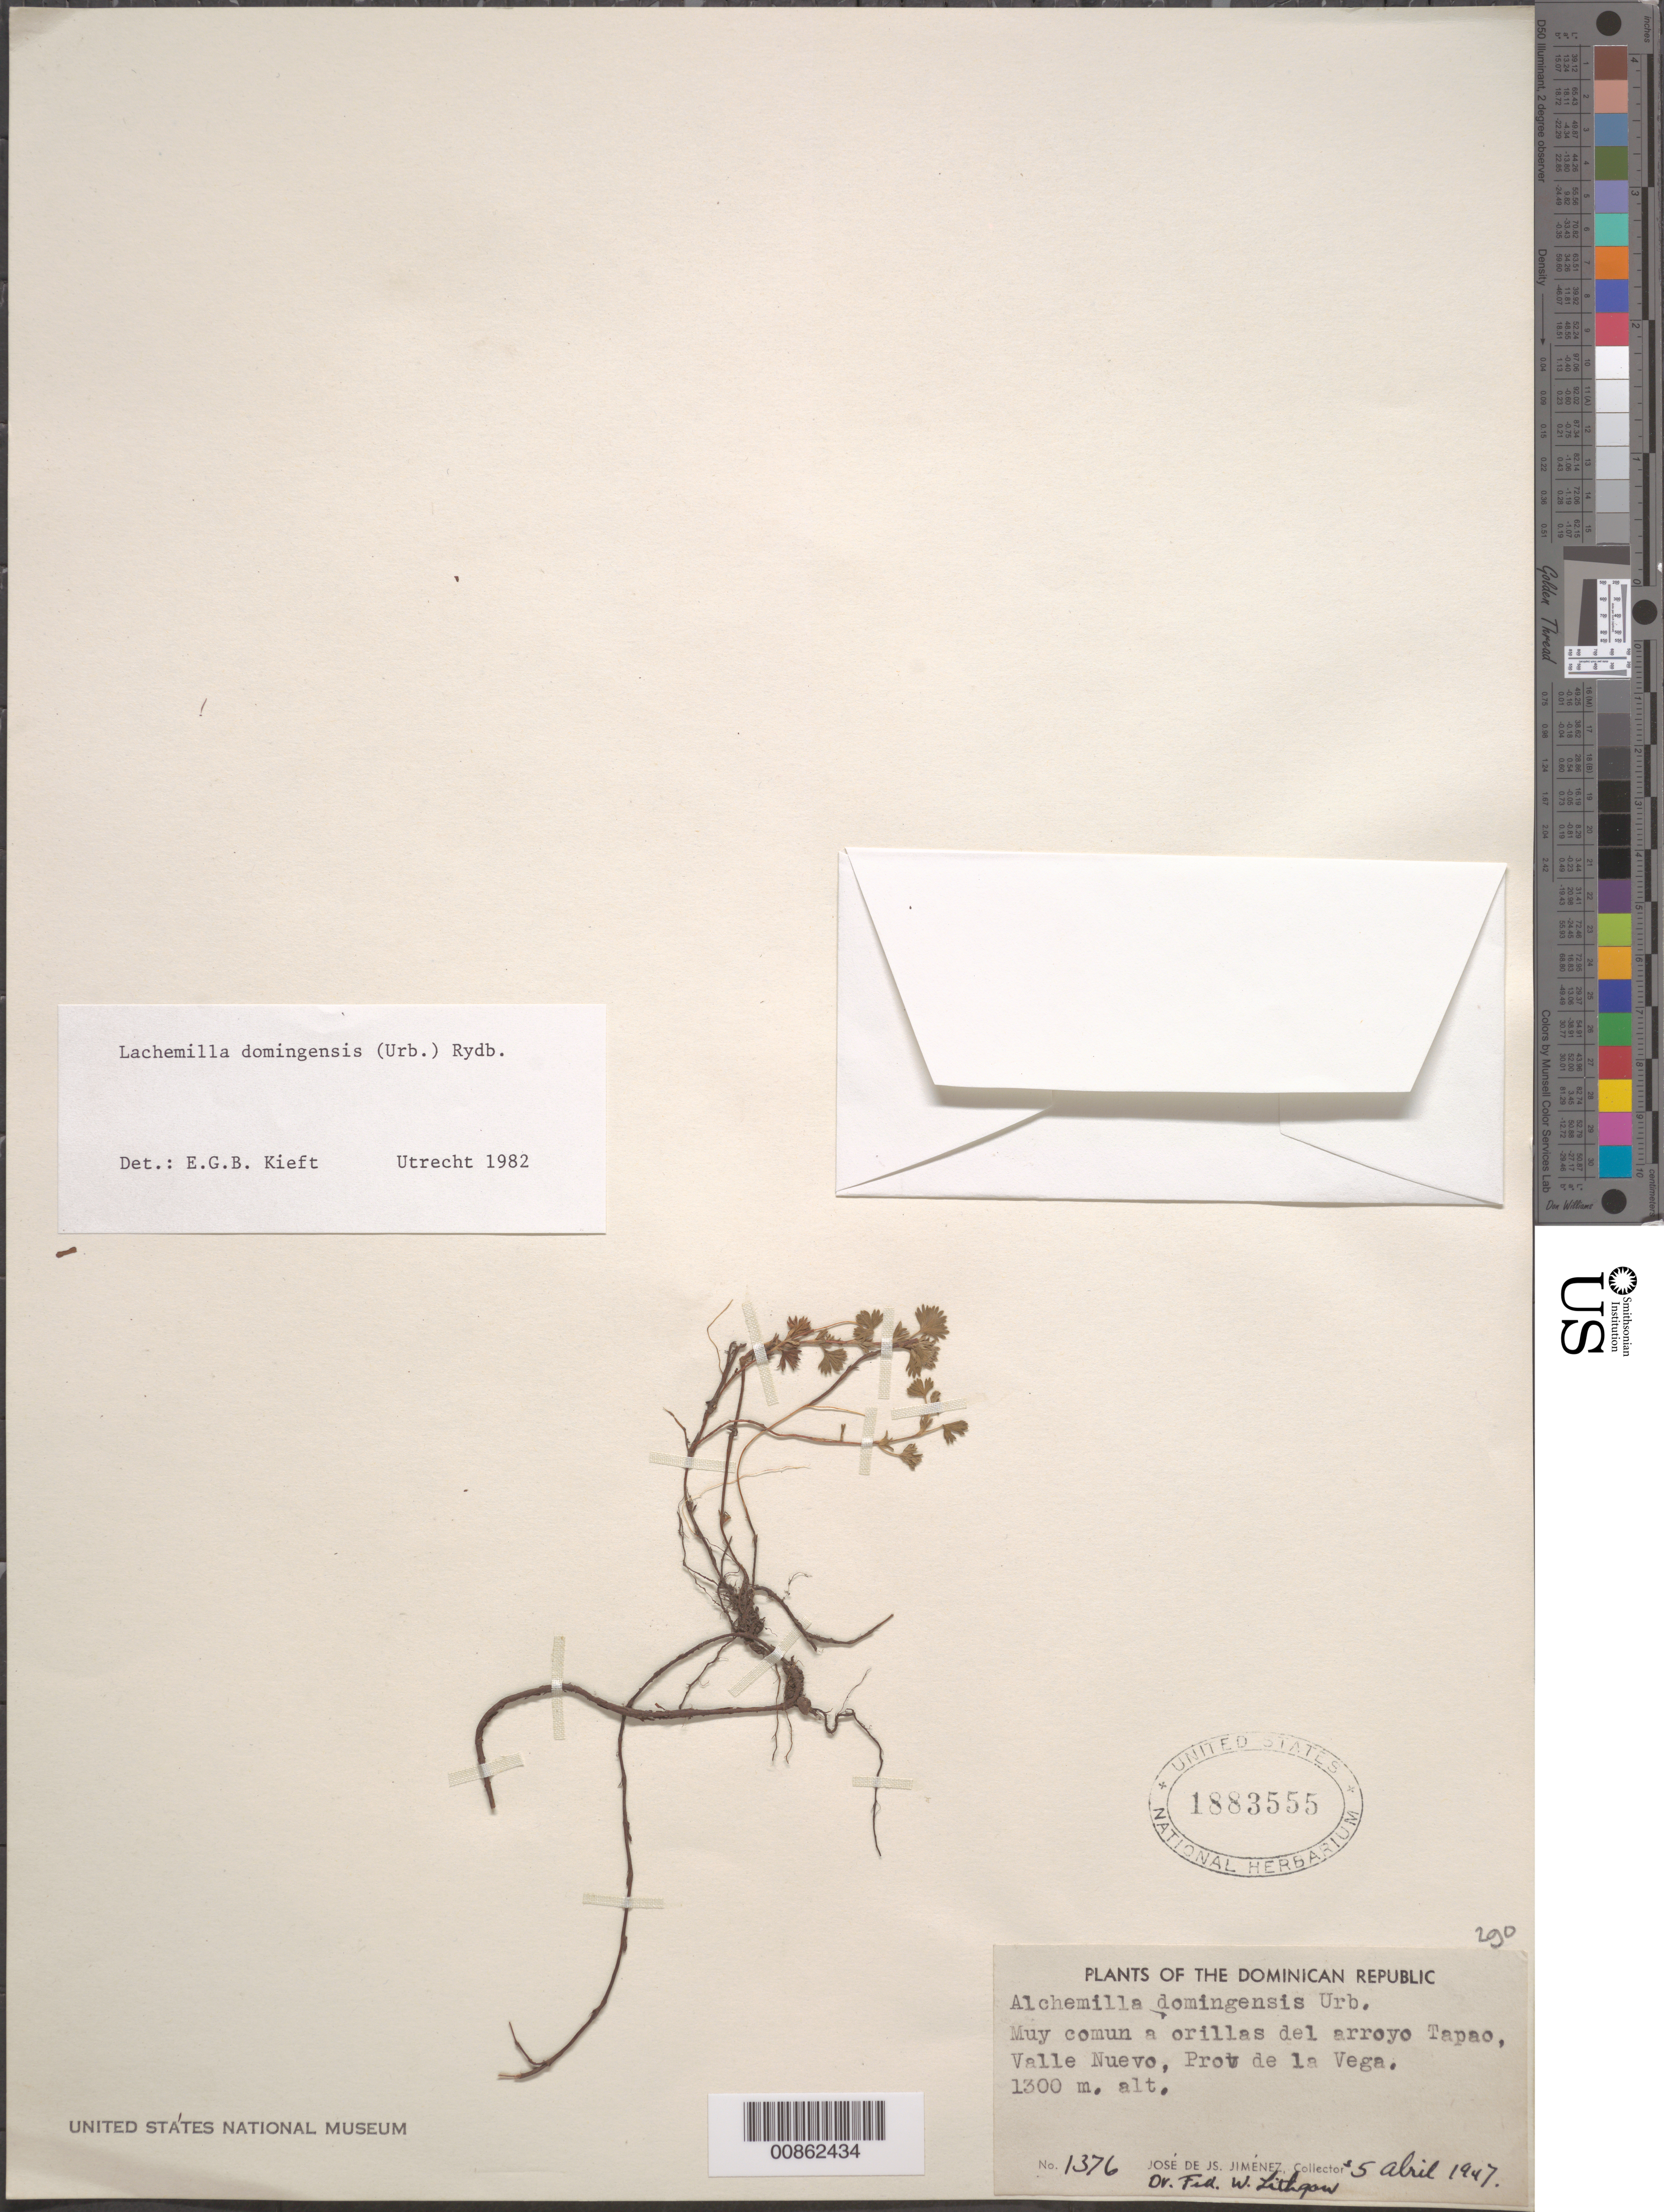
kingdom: Plantae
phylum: Tracheophyta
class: Magnoliopsida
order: Rosales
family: Rosaceae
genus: Alchemilla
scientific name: Alchemilla domingensis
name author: Urb.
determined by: Kieft, E. G. B.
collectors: J. J. Jiménez Almonte & W. Lithgow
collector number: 1376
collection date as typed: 05 Apr 1947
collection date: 1947-04-05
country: Dominican Republic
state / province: La Vega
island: Hispaniola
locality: Valle Nuevo, a orillas del arroyo Tapao.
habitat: Orillas del arroyo.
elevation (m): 1300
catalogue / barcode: US 1883555